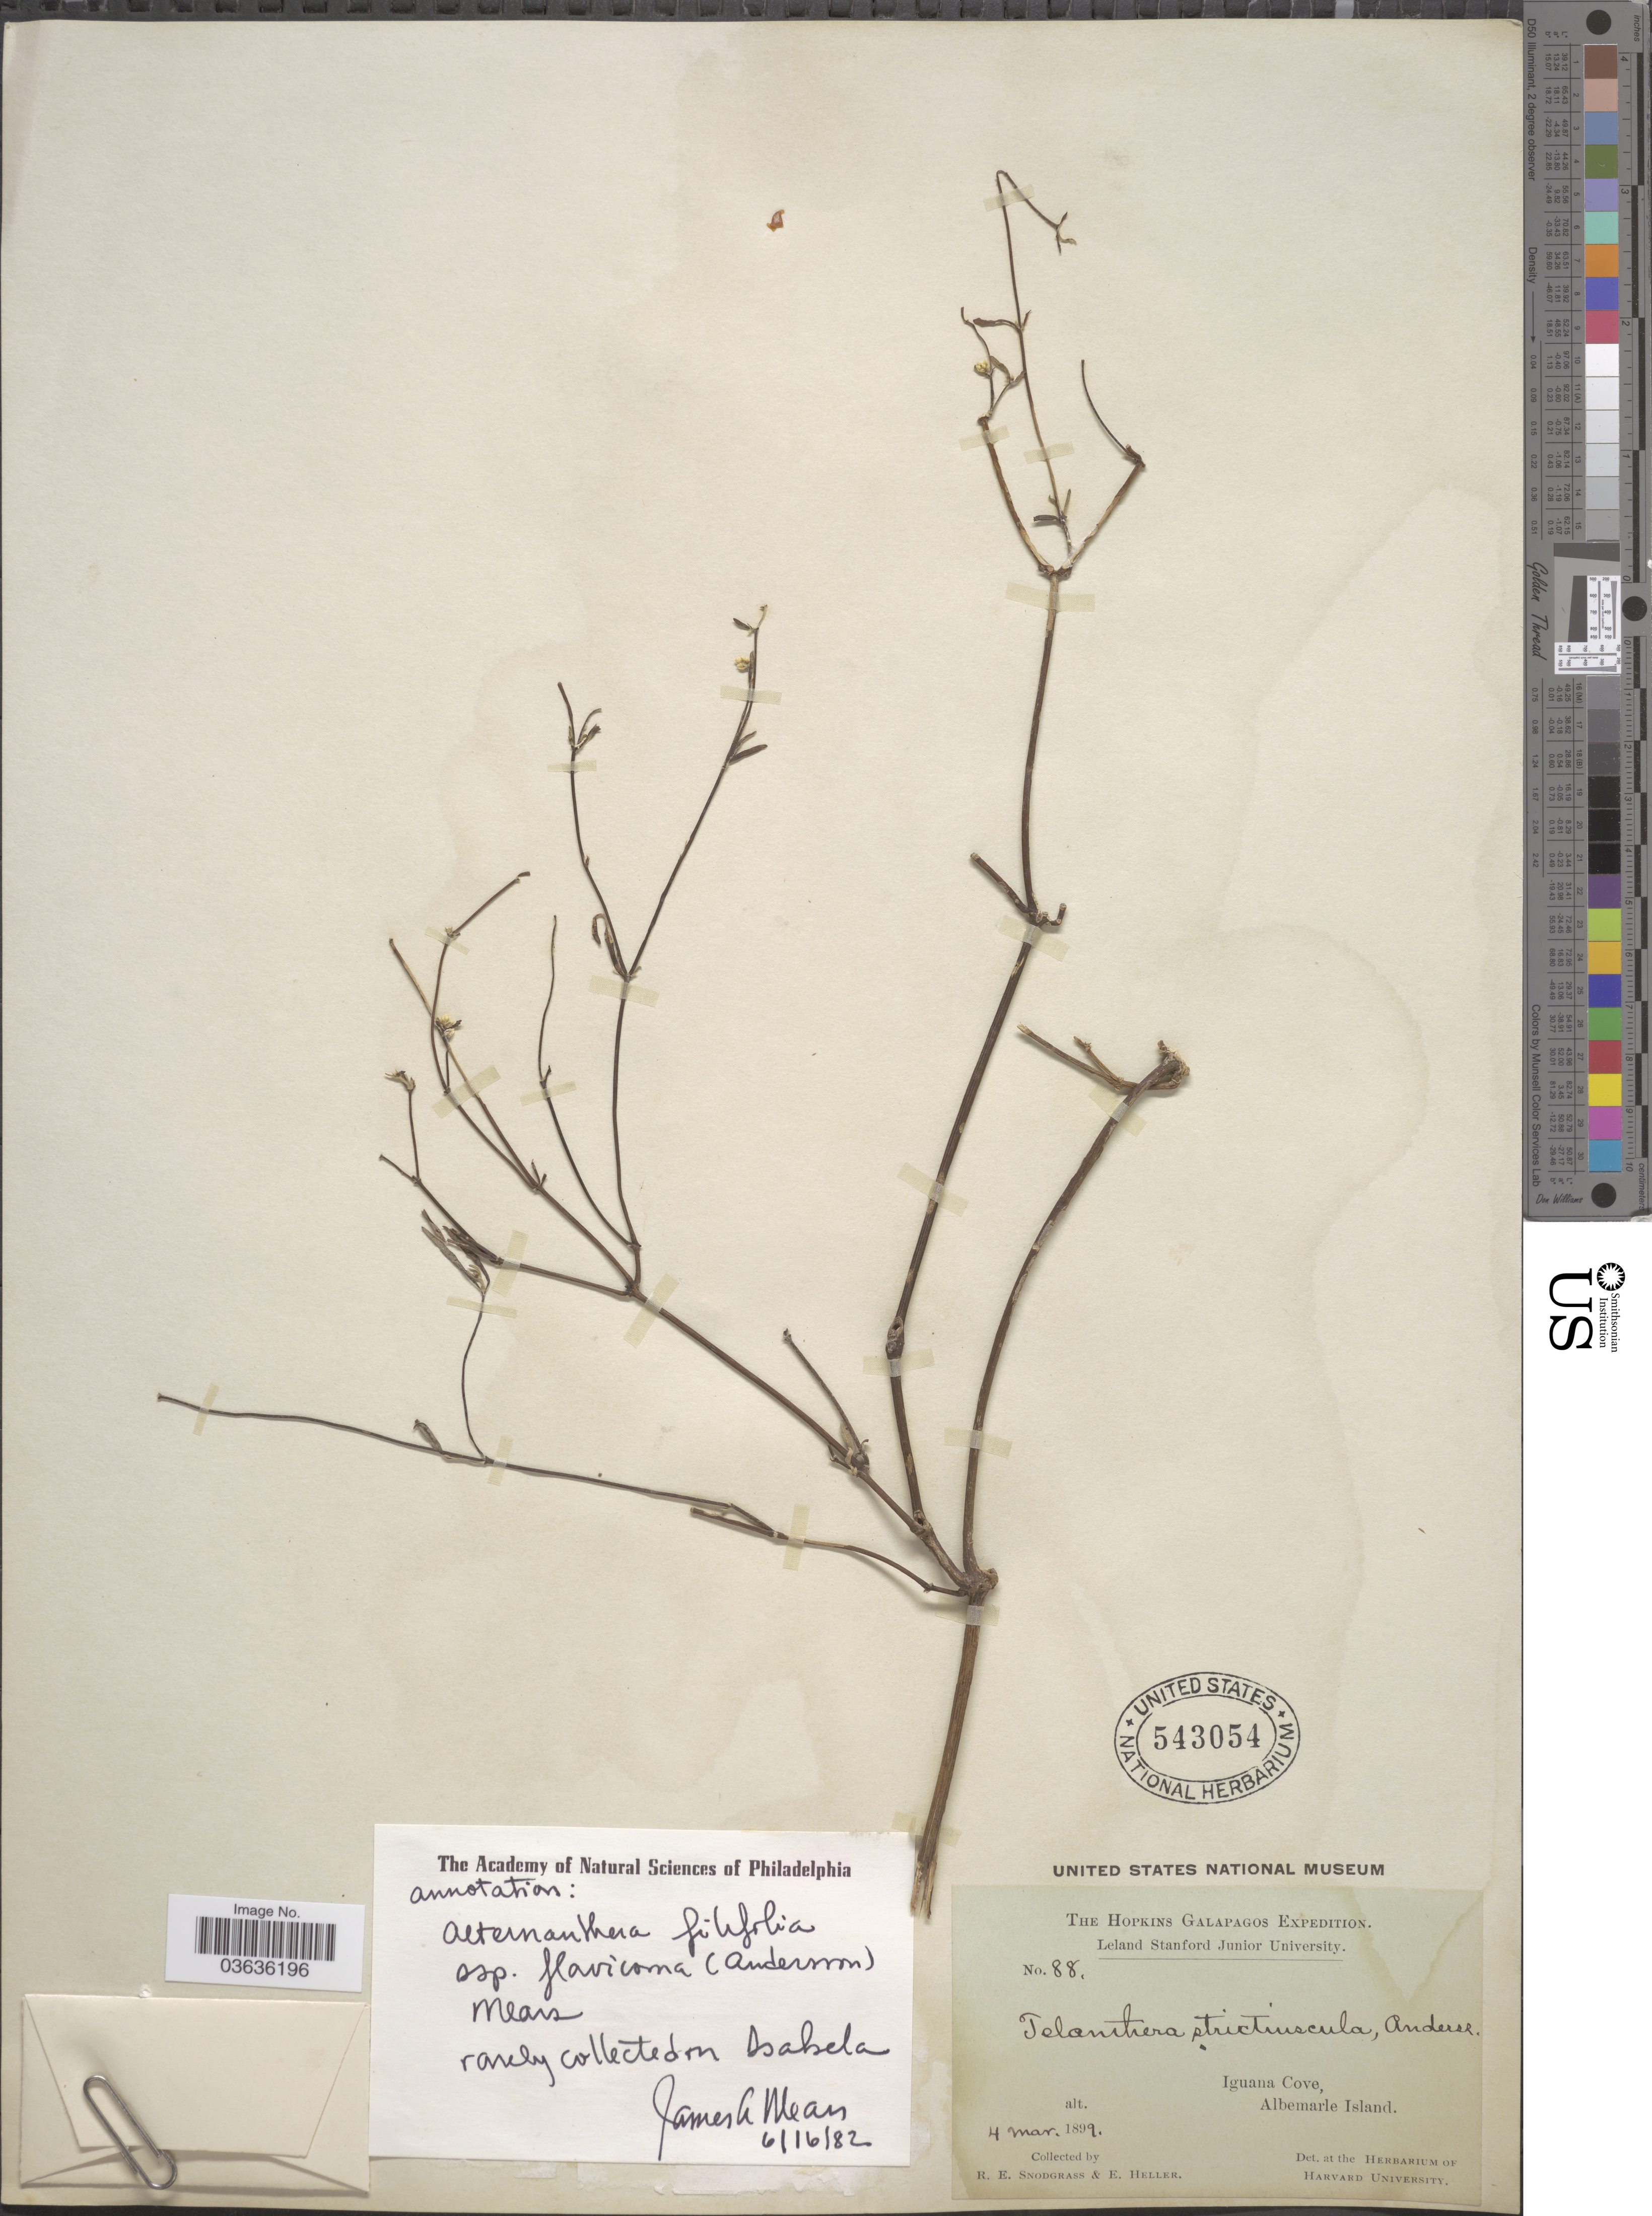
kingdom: Plantae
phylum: Tracheophyta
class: Magnoliopsida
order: Caryophyllales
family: Amaranthaceae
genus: Alternanthera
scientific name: Alternanthera filifolia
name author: (Hook. f.) J.T. Howell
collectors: R. E. Snodgrass & E. Heller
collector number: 88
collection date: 1899-03-04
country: Ecuador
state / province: Colón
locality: Galapagos. Iguana Cove, Albemarle Island.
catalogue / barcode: US 543054